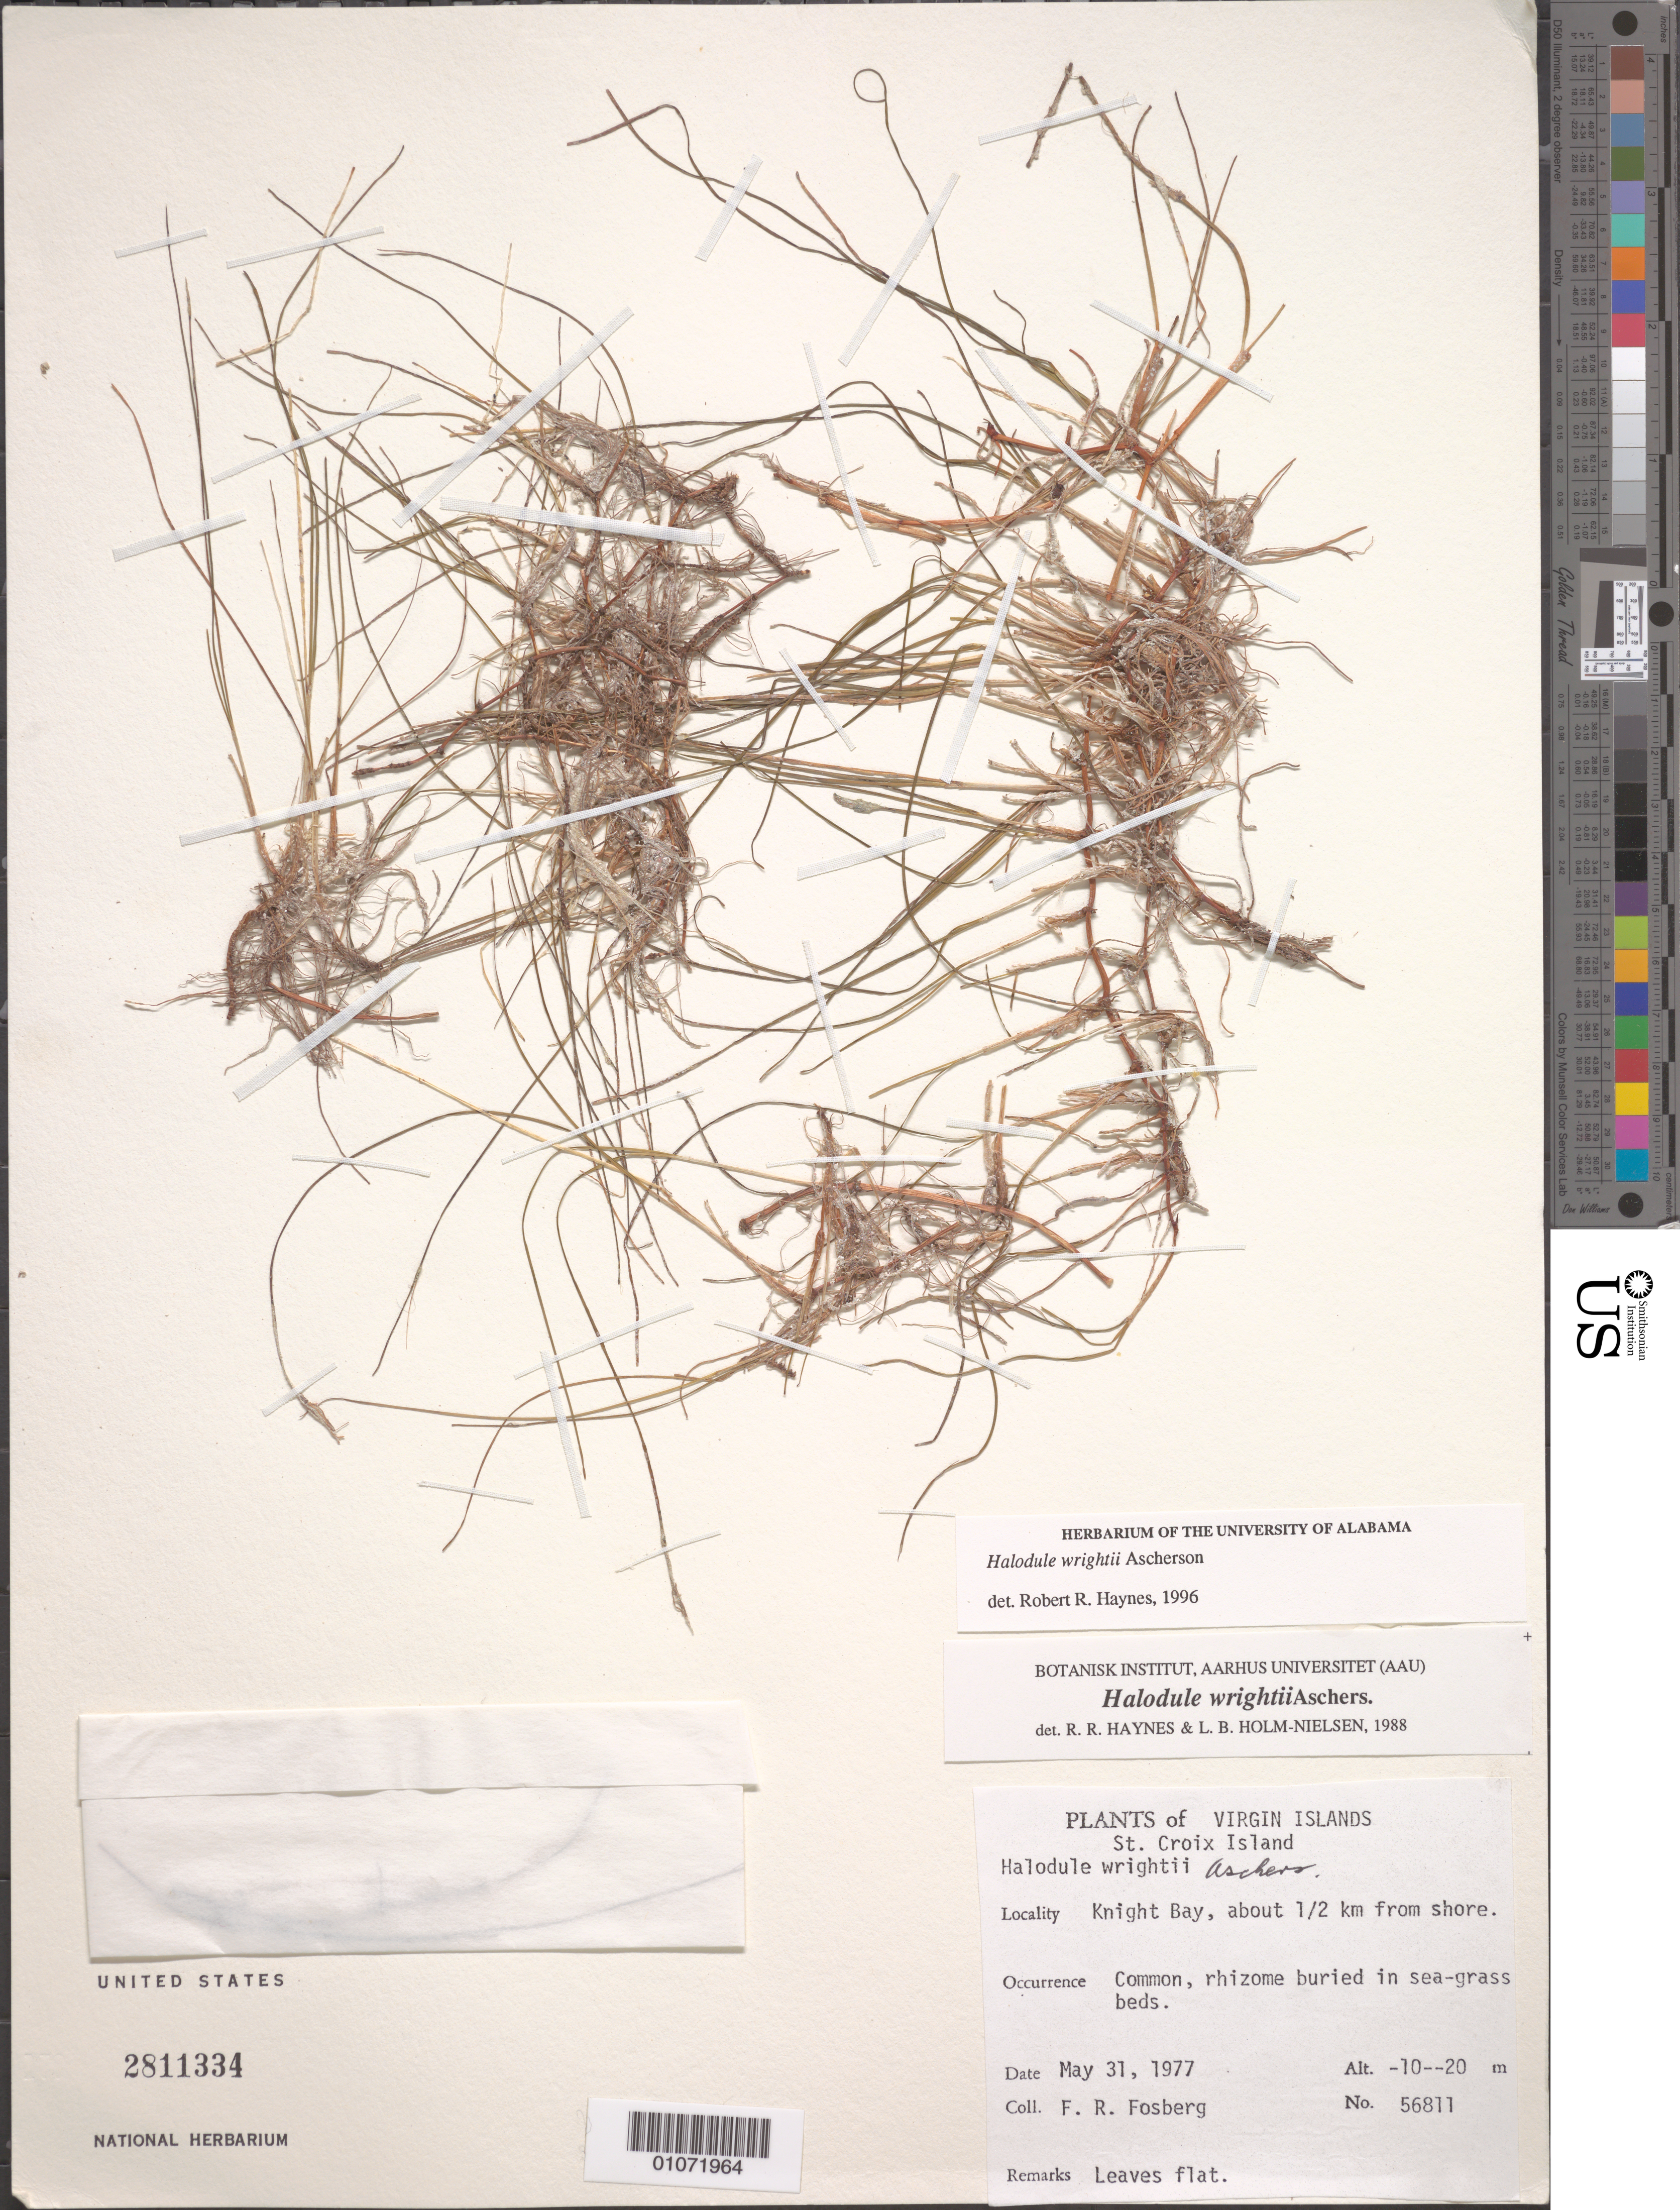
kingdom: Plantae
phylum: Tracheophyta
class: Liliopsida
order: Alismatales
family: Cymodoceaceae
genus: Halodule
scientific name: Halodule wrightii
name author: Asch.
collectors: F. R. Fosberg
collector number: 56811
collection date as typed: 31 May 1977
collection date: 1977-05-31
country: U.S. Virgin Islands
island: St. Croix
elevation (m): -10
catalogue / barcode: US 2811334